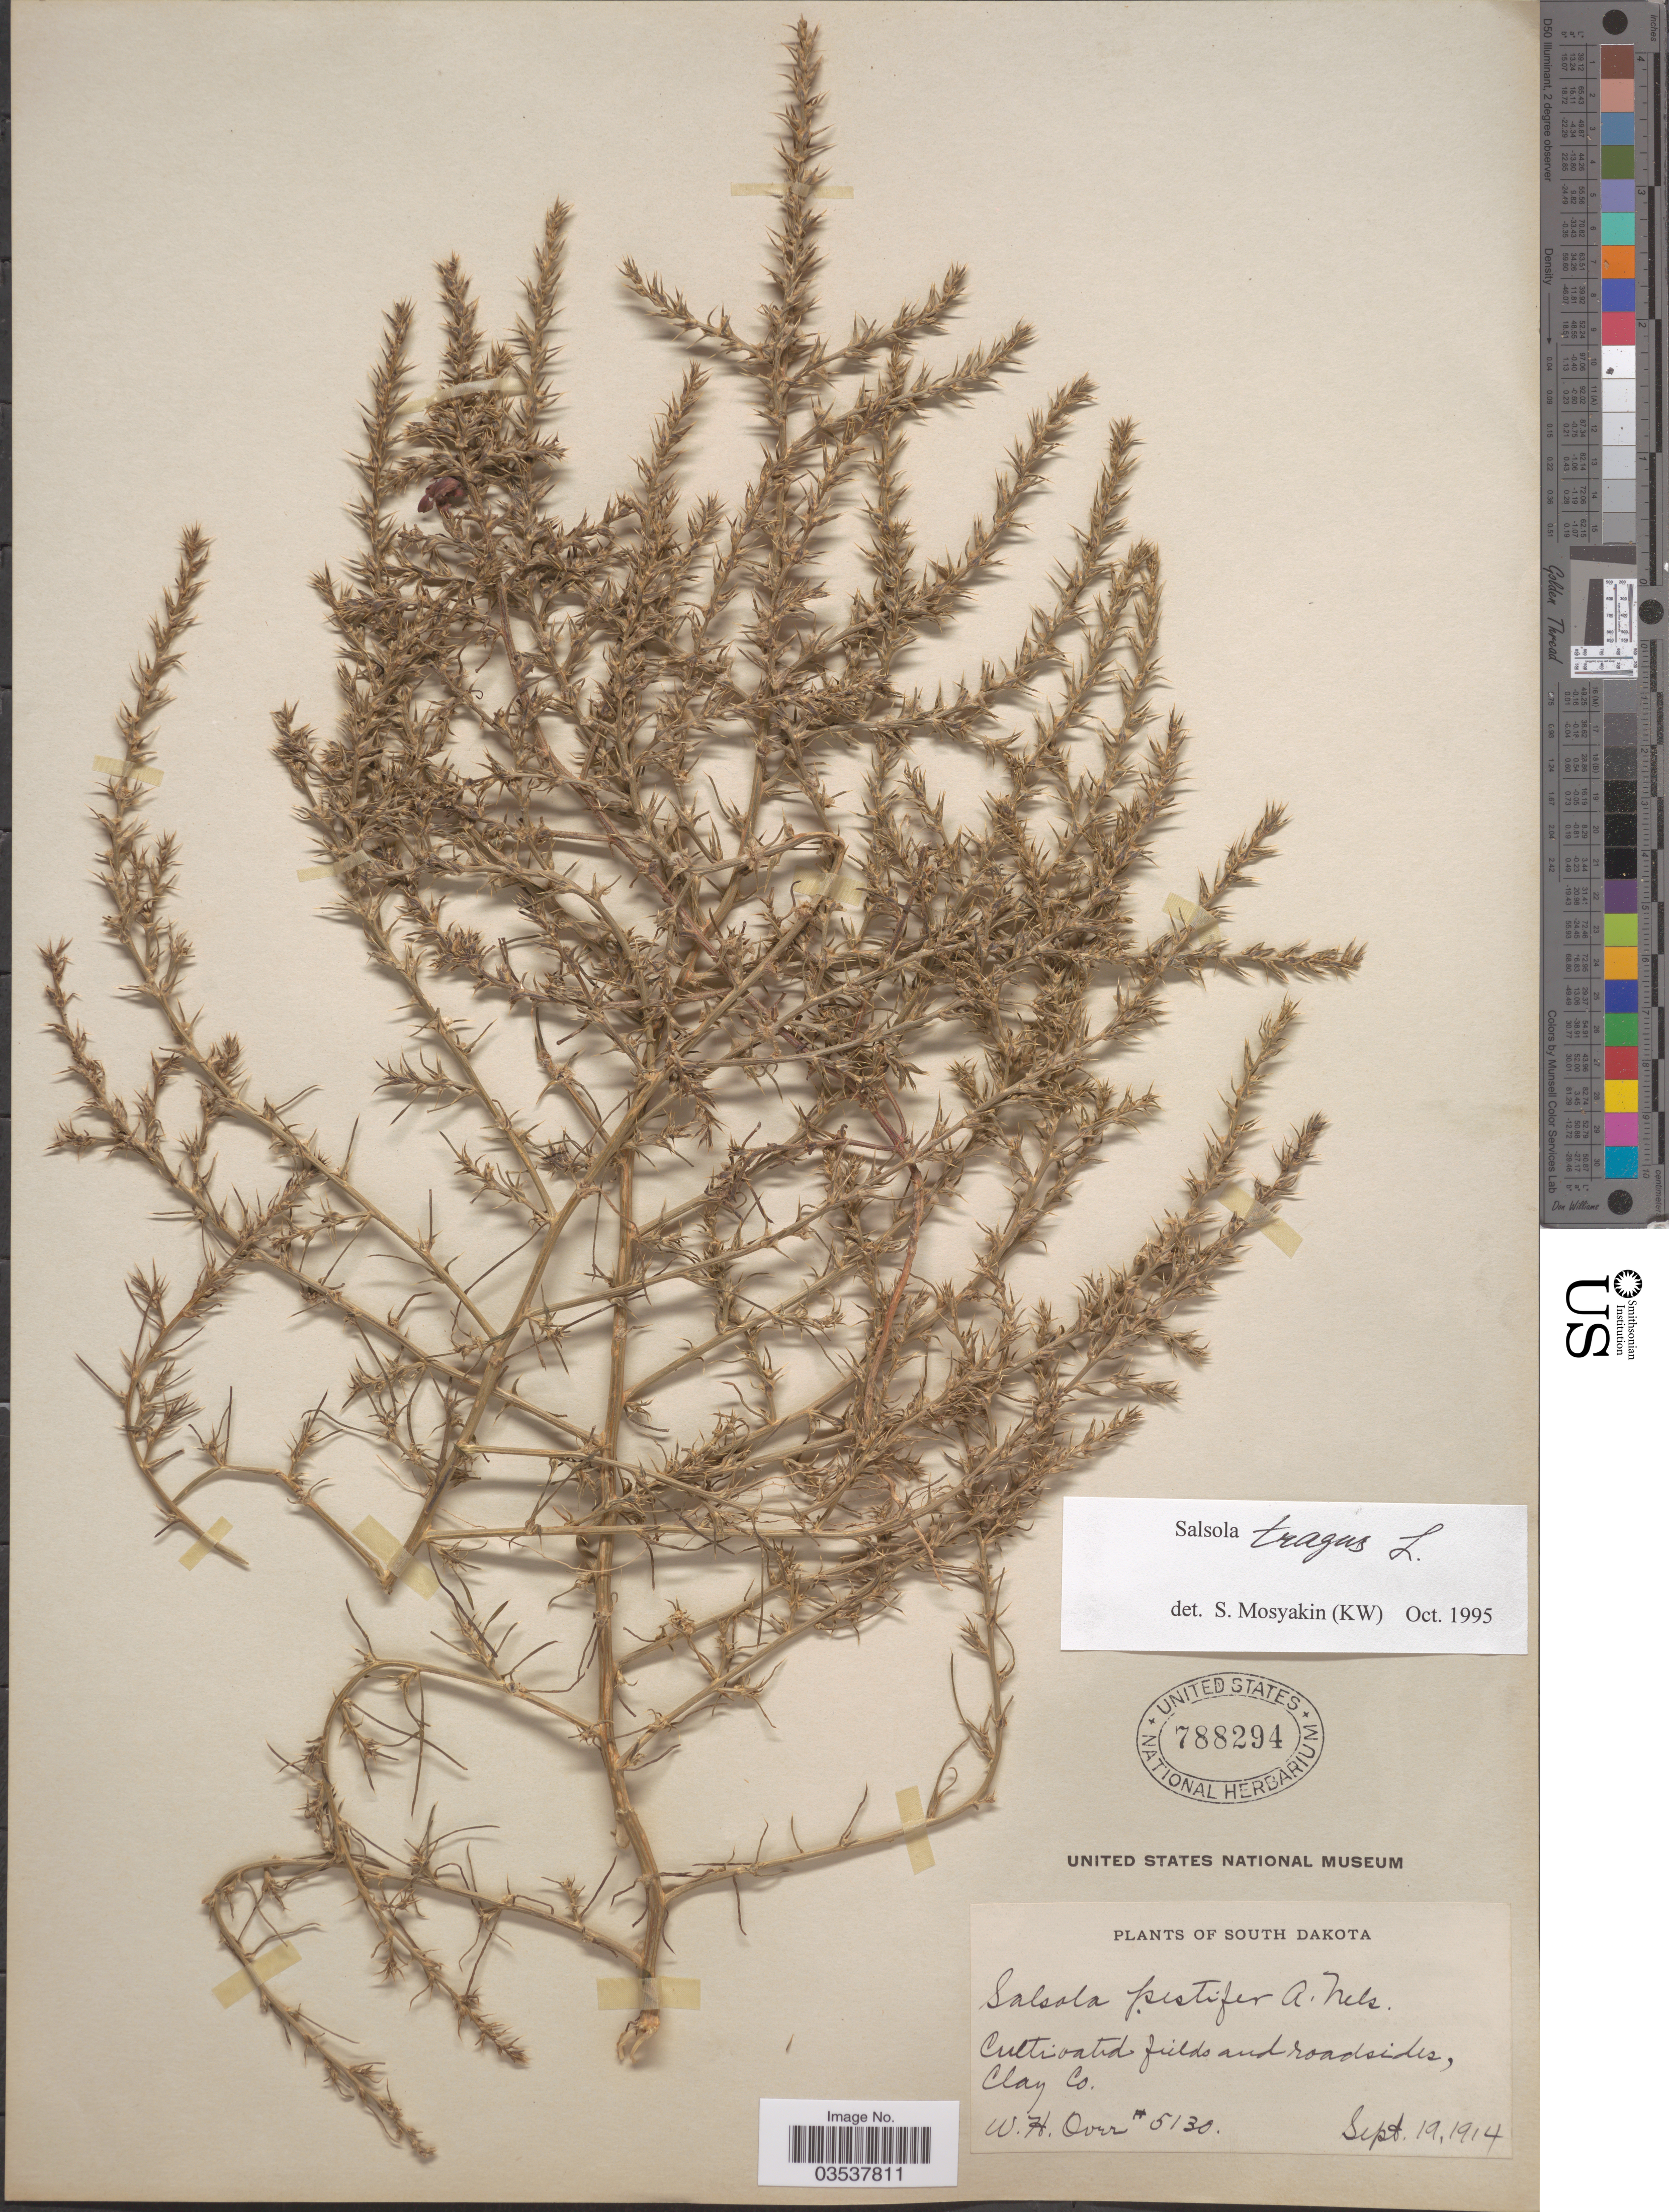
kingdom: Plantae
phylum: Tracheophyta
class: Magnoliopsida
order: Caryophyllales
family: Amaranthaceae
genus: Salsola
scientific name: Salsola pestifer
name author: A. Nelson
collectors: W. Over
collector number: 5130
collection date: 1914-09-19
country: United States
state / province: South Dakota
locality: Clay Co.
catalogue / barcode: US 788294